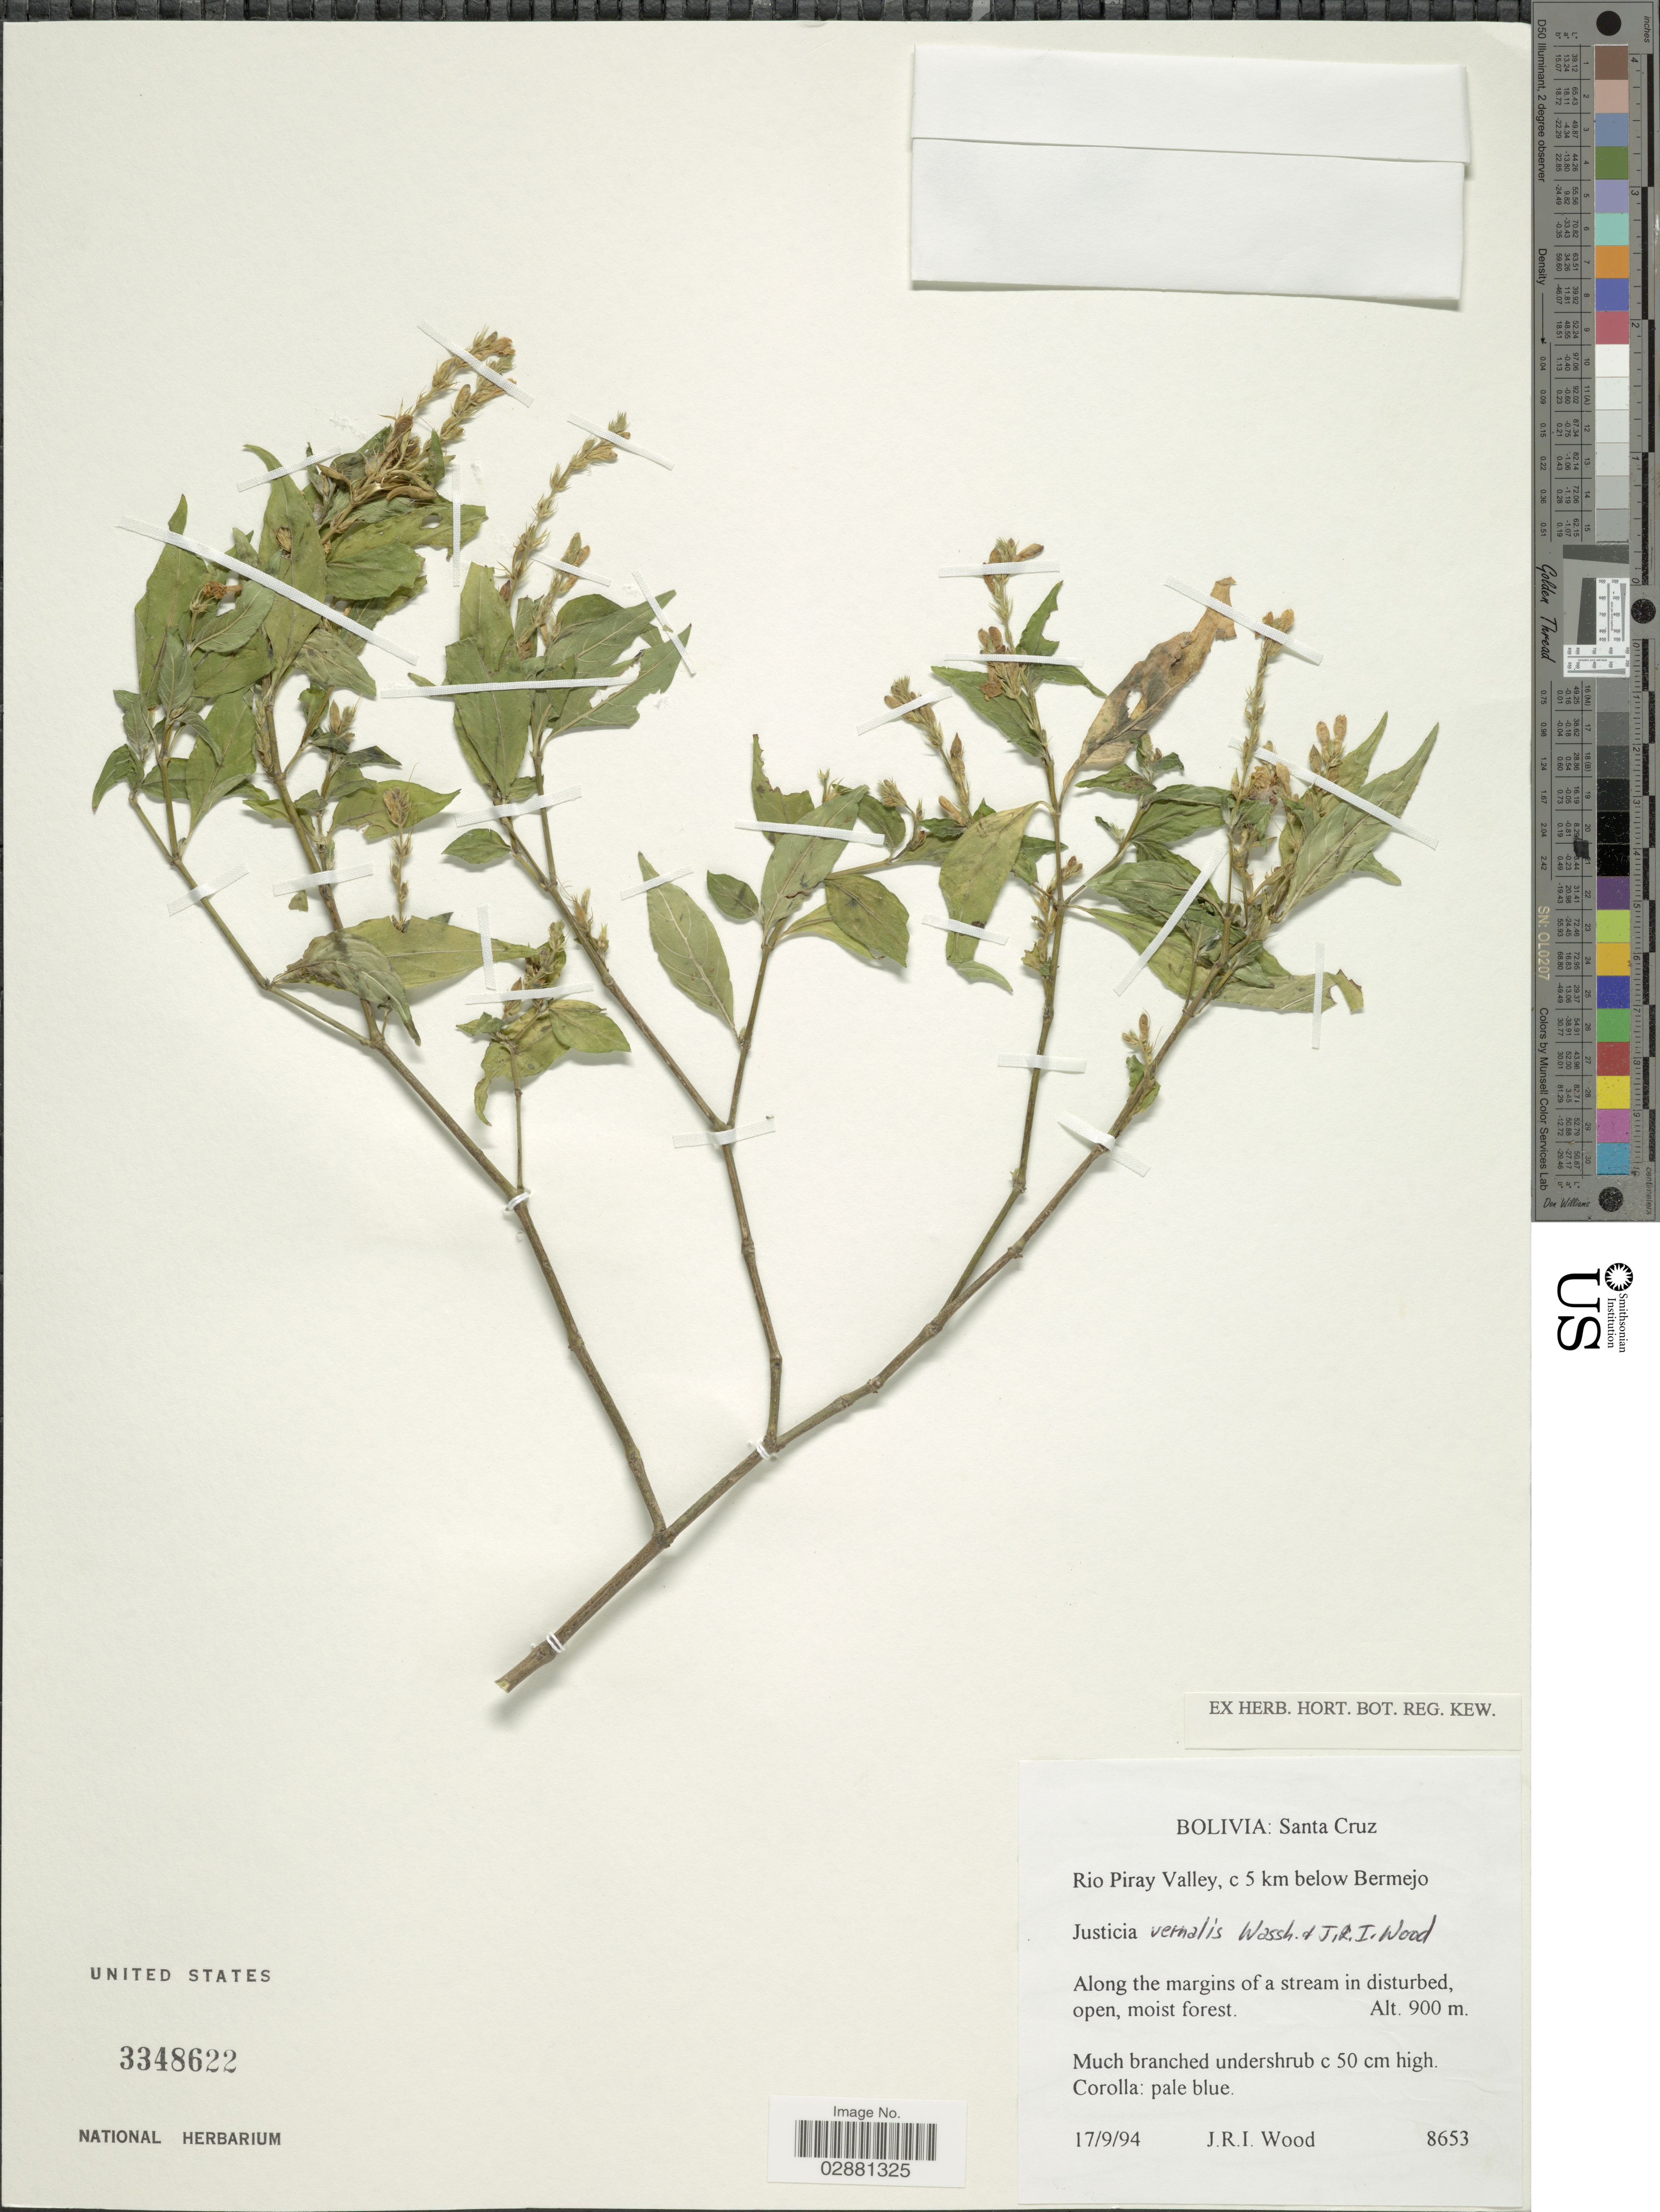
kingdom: Plantae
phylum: Tracheophyta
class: Magnoliopsida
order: Lamiales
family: Acanthaceae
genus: Justicia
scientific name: Justicia vernalis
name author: Wassh. & J.R.I. Wood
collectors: J. R. I. Wood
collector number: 8653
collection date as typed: Transcribed d/m/y: 17/9/94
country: Bolivia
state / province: Santa Cruz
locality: Rio Piray Valley, c 5 km below Bermejo.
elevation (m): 900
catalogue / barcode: US 3348622